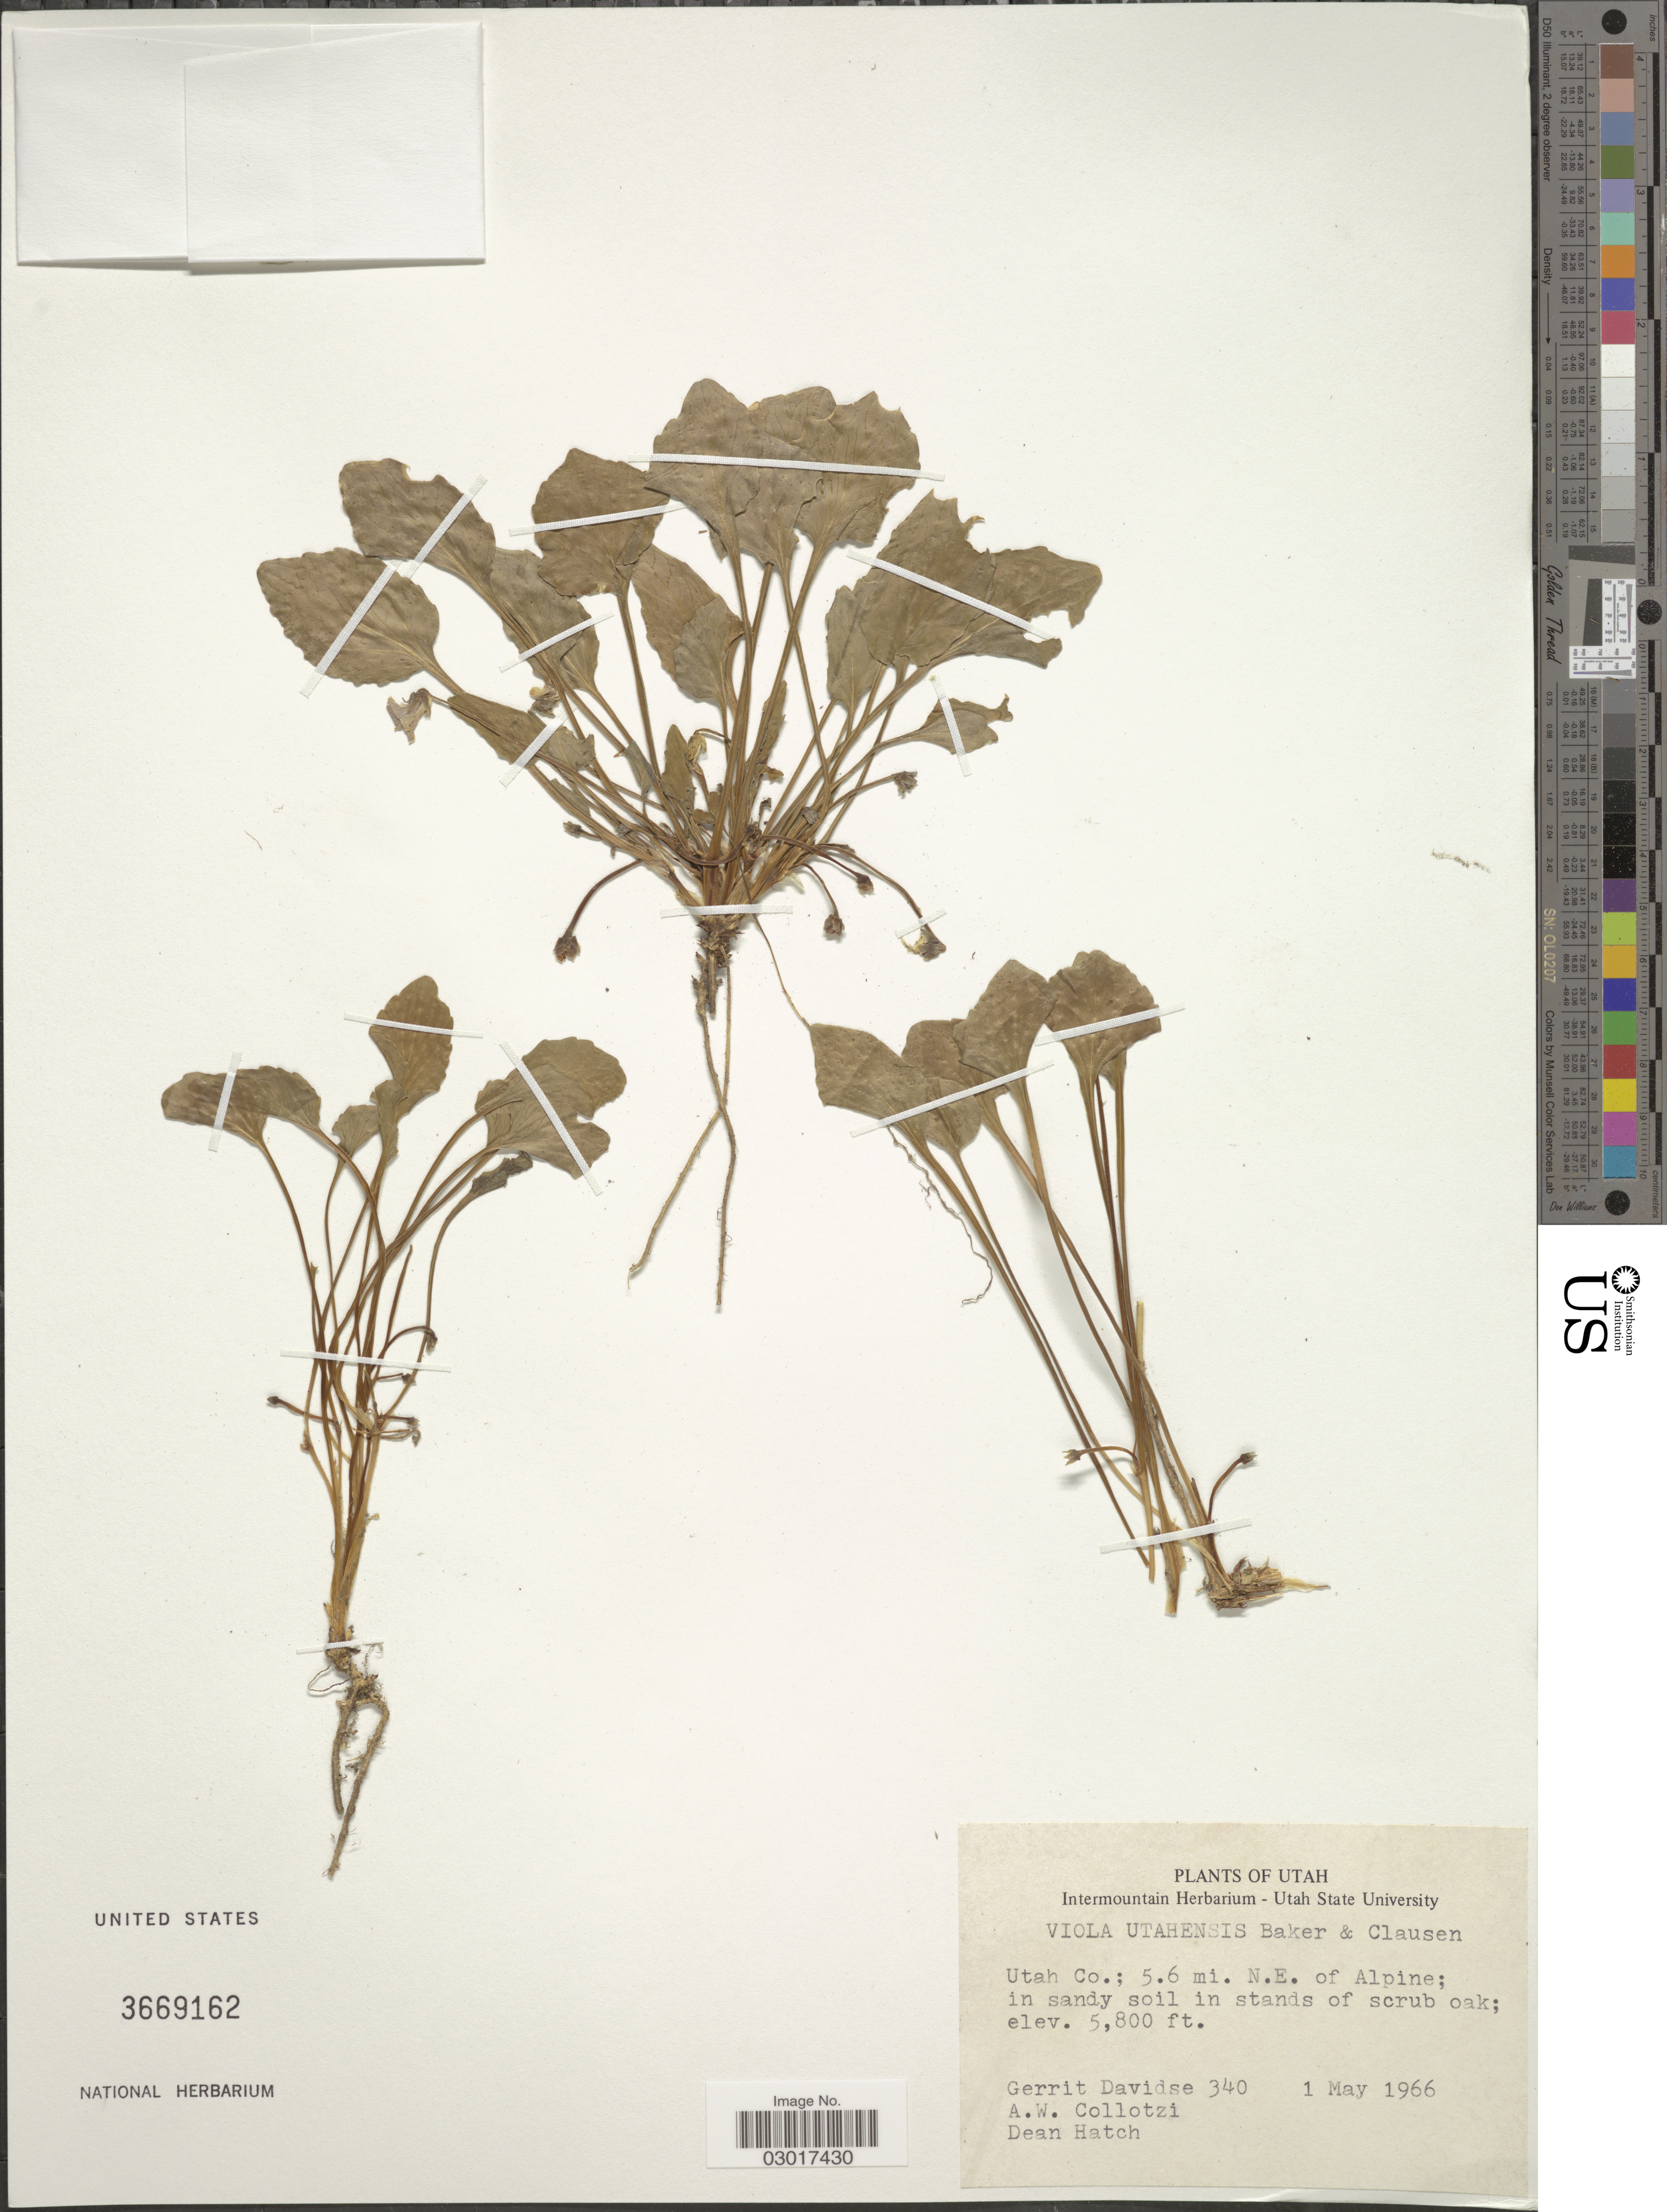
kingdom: Plantae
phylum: Tracheophyta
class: Magnoliopsida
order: Malpighiales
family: Violaceae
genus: Viola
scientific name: Viola utahensis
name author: M.S. Baker & J.C. Clausen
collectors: G. Davidse, A. W. Collotzi & D. Hatch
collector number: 340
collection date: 1966-05-01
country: United States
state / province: Utah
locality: Utah Co.; 5.6 mi. N.E. of Alpine.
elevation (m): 1768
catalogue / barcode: US 3669162